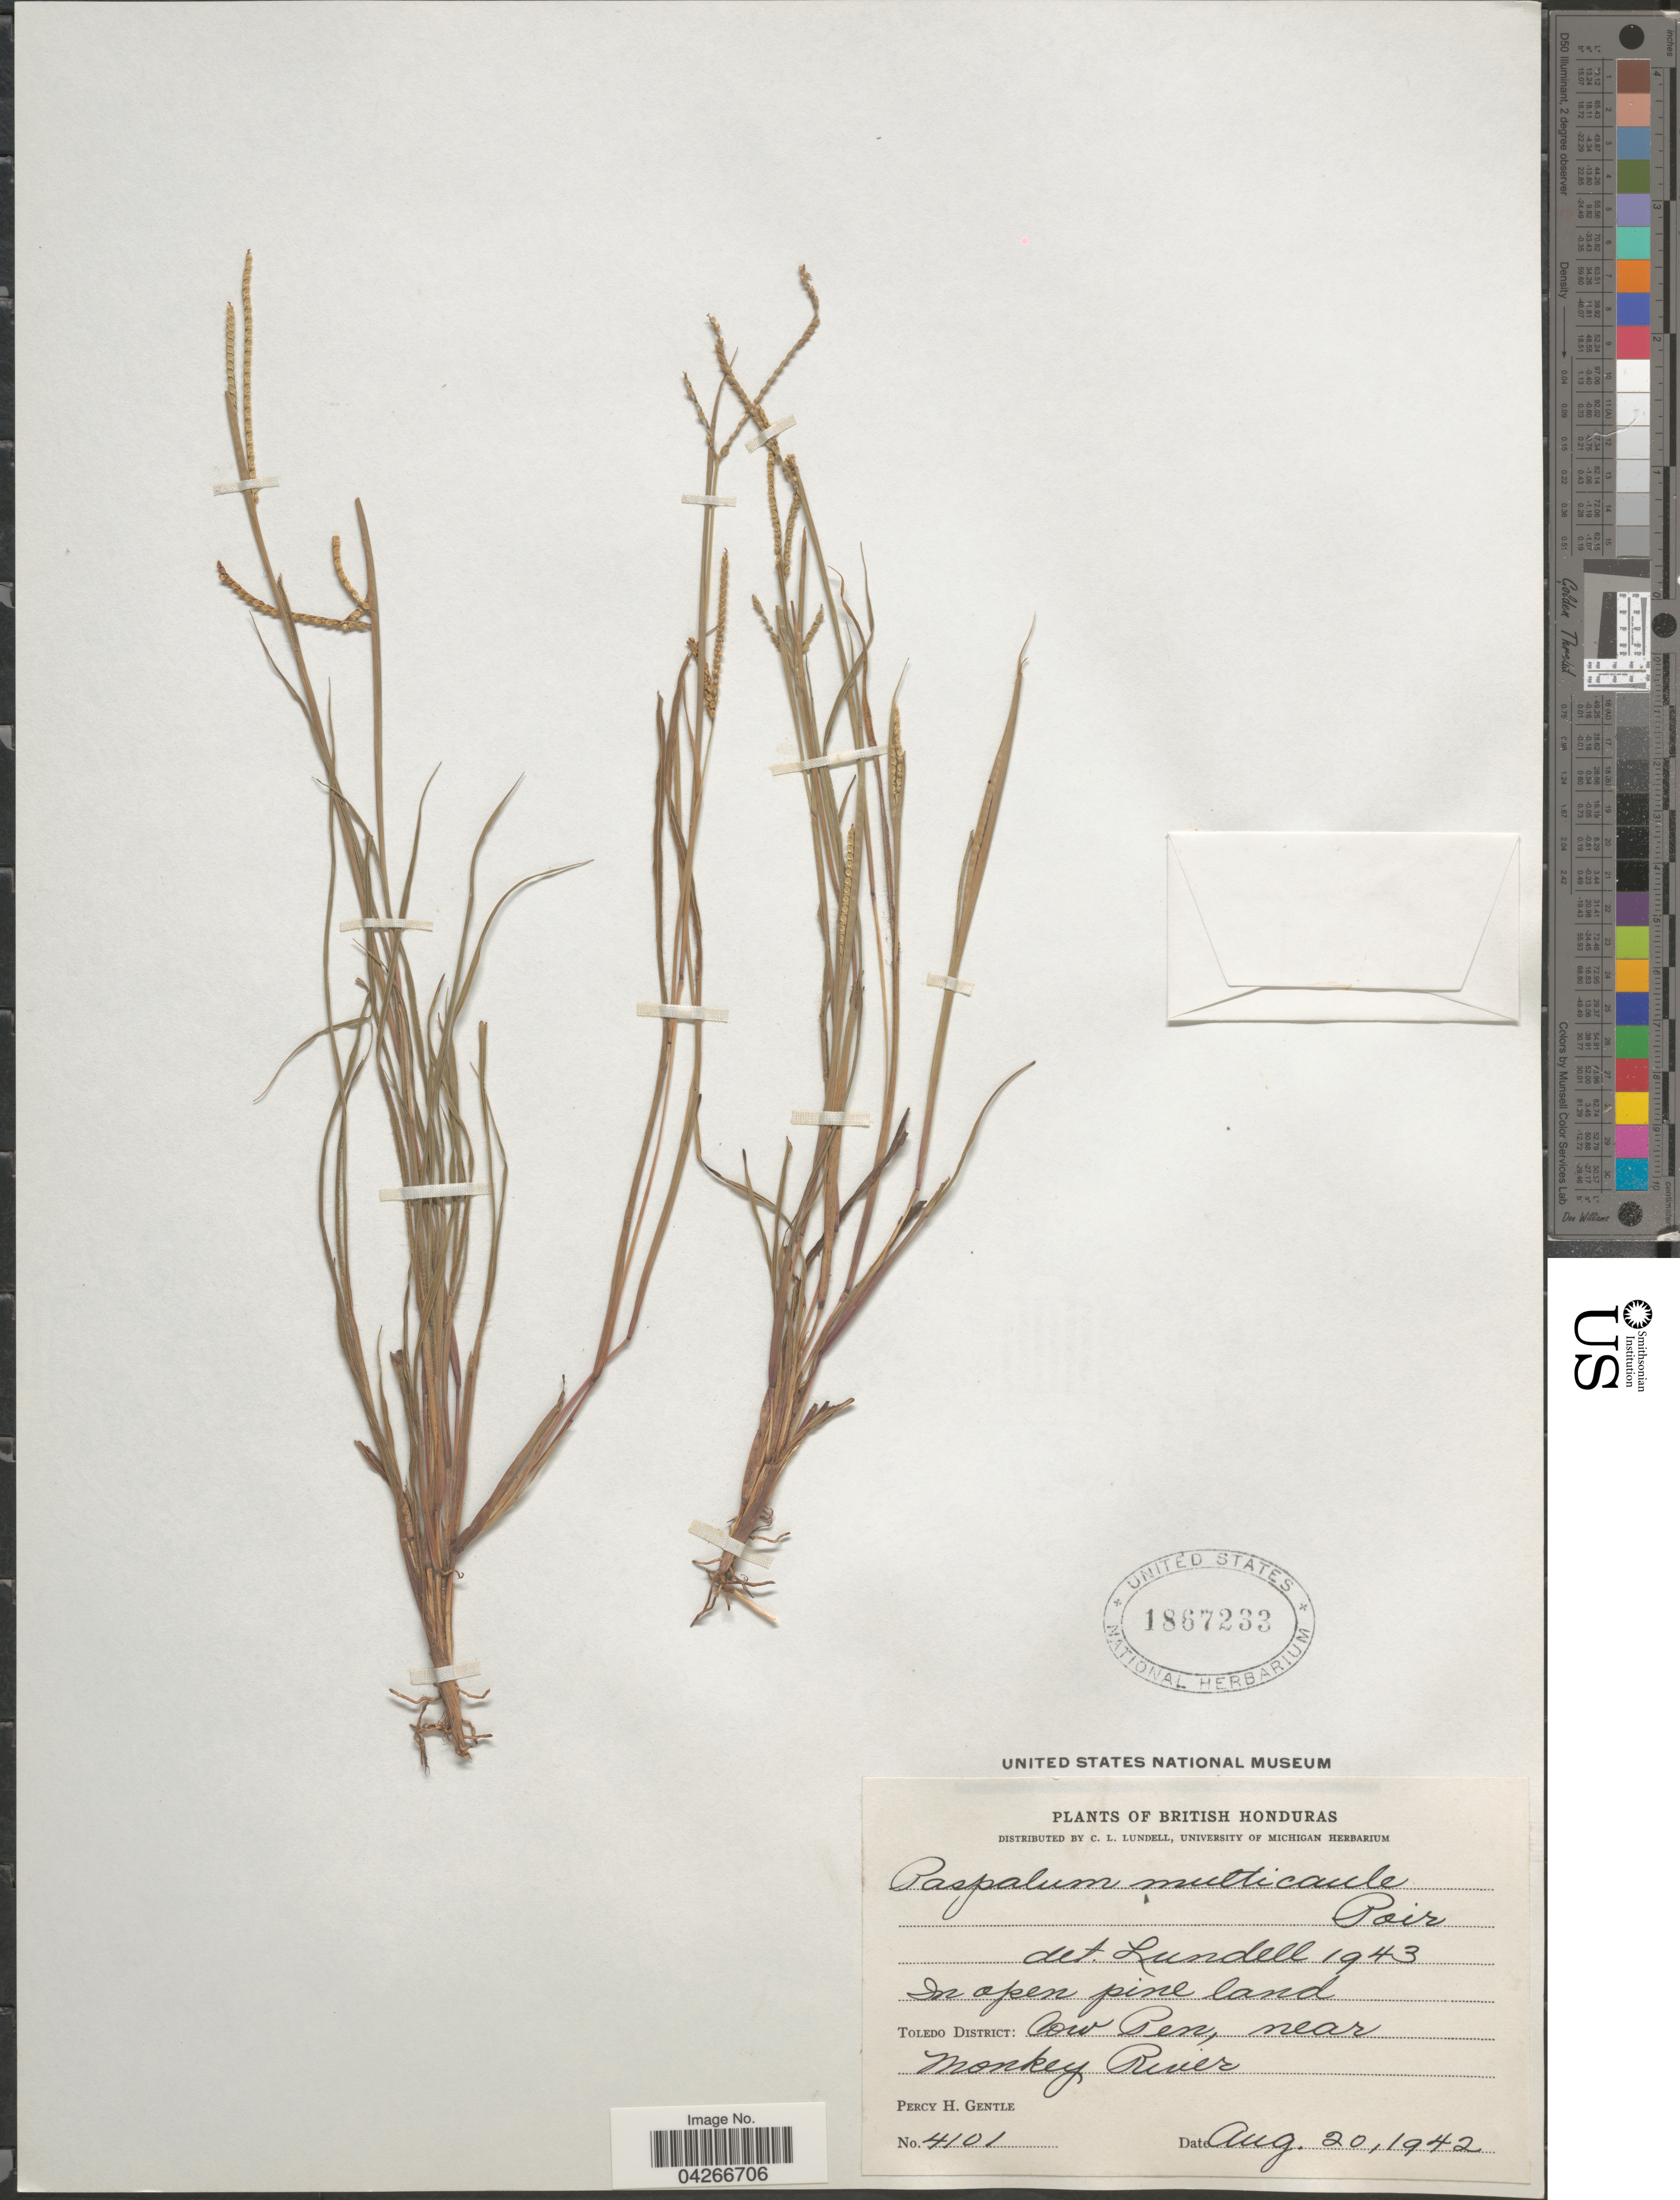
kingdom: Plantae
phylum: Tracheophyta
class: Liliopsida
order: Poales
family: Poaceae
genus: Paspalum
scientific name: Paspalum multicaule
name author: Poir. in Lam.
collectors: P. H. Gentle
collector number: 4101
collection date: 1942-08-20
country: Belize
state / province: Toledo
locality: British Honduras. Toledo District: Cow Pen, near Monkey River.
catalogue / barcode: US 1867233